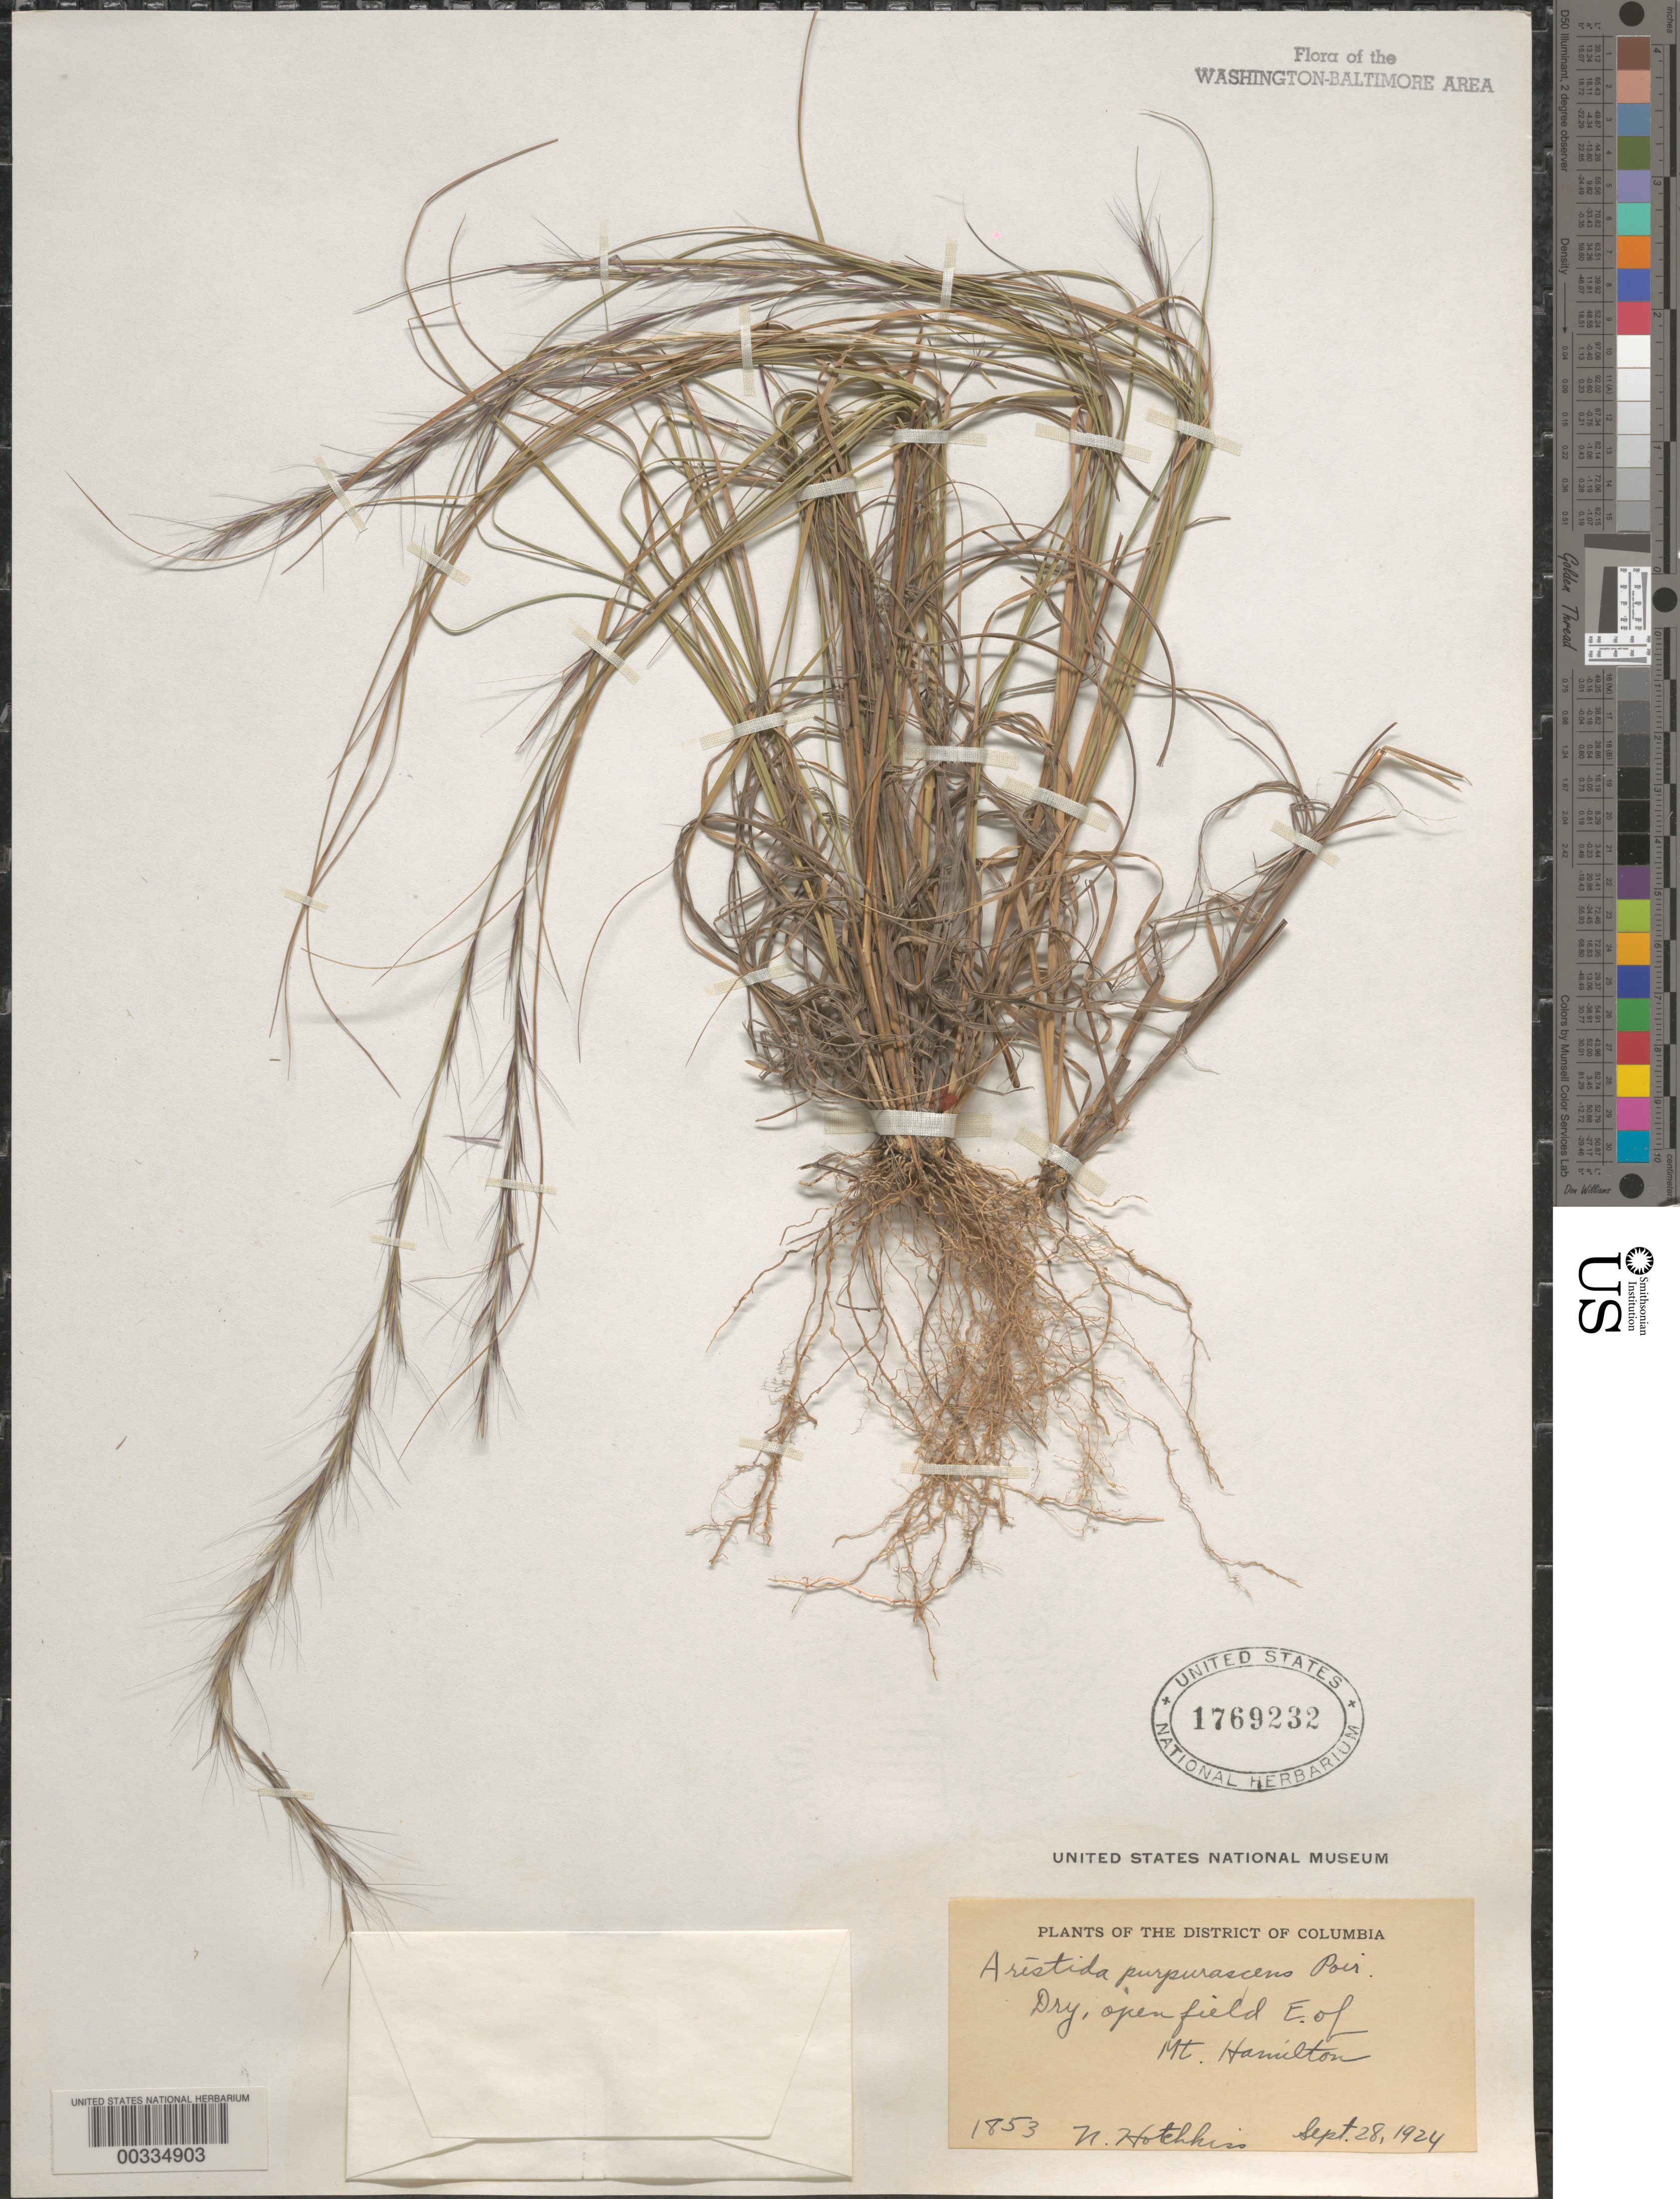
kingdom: Plantae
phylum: Tracheophyta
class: Liliopsida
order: Poales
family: Poaceae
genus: Aristida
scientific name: Aristida purpurascens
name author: Poir. in Lam.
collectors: N. Hotchkiss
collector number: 1853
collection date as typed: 28 Sep 1924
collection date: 1924-09-28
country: United States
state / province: District of Columbia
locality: East of Mount Hamilton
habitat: Dry open field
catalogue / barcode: US 1769232